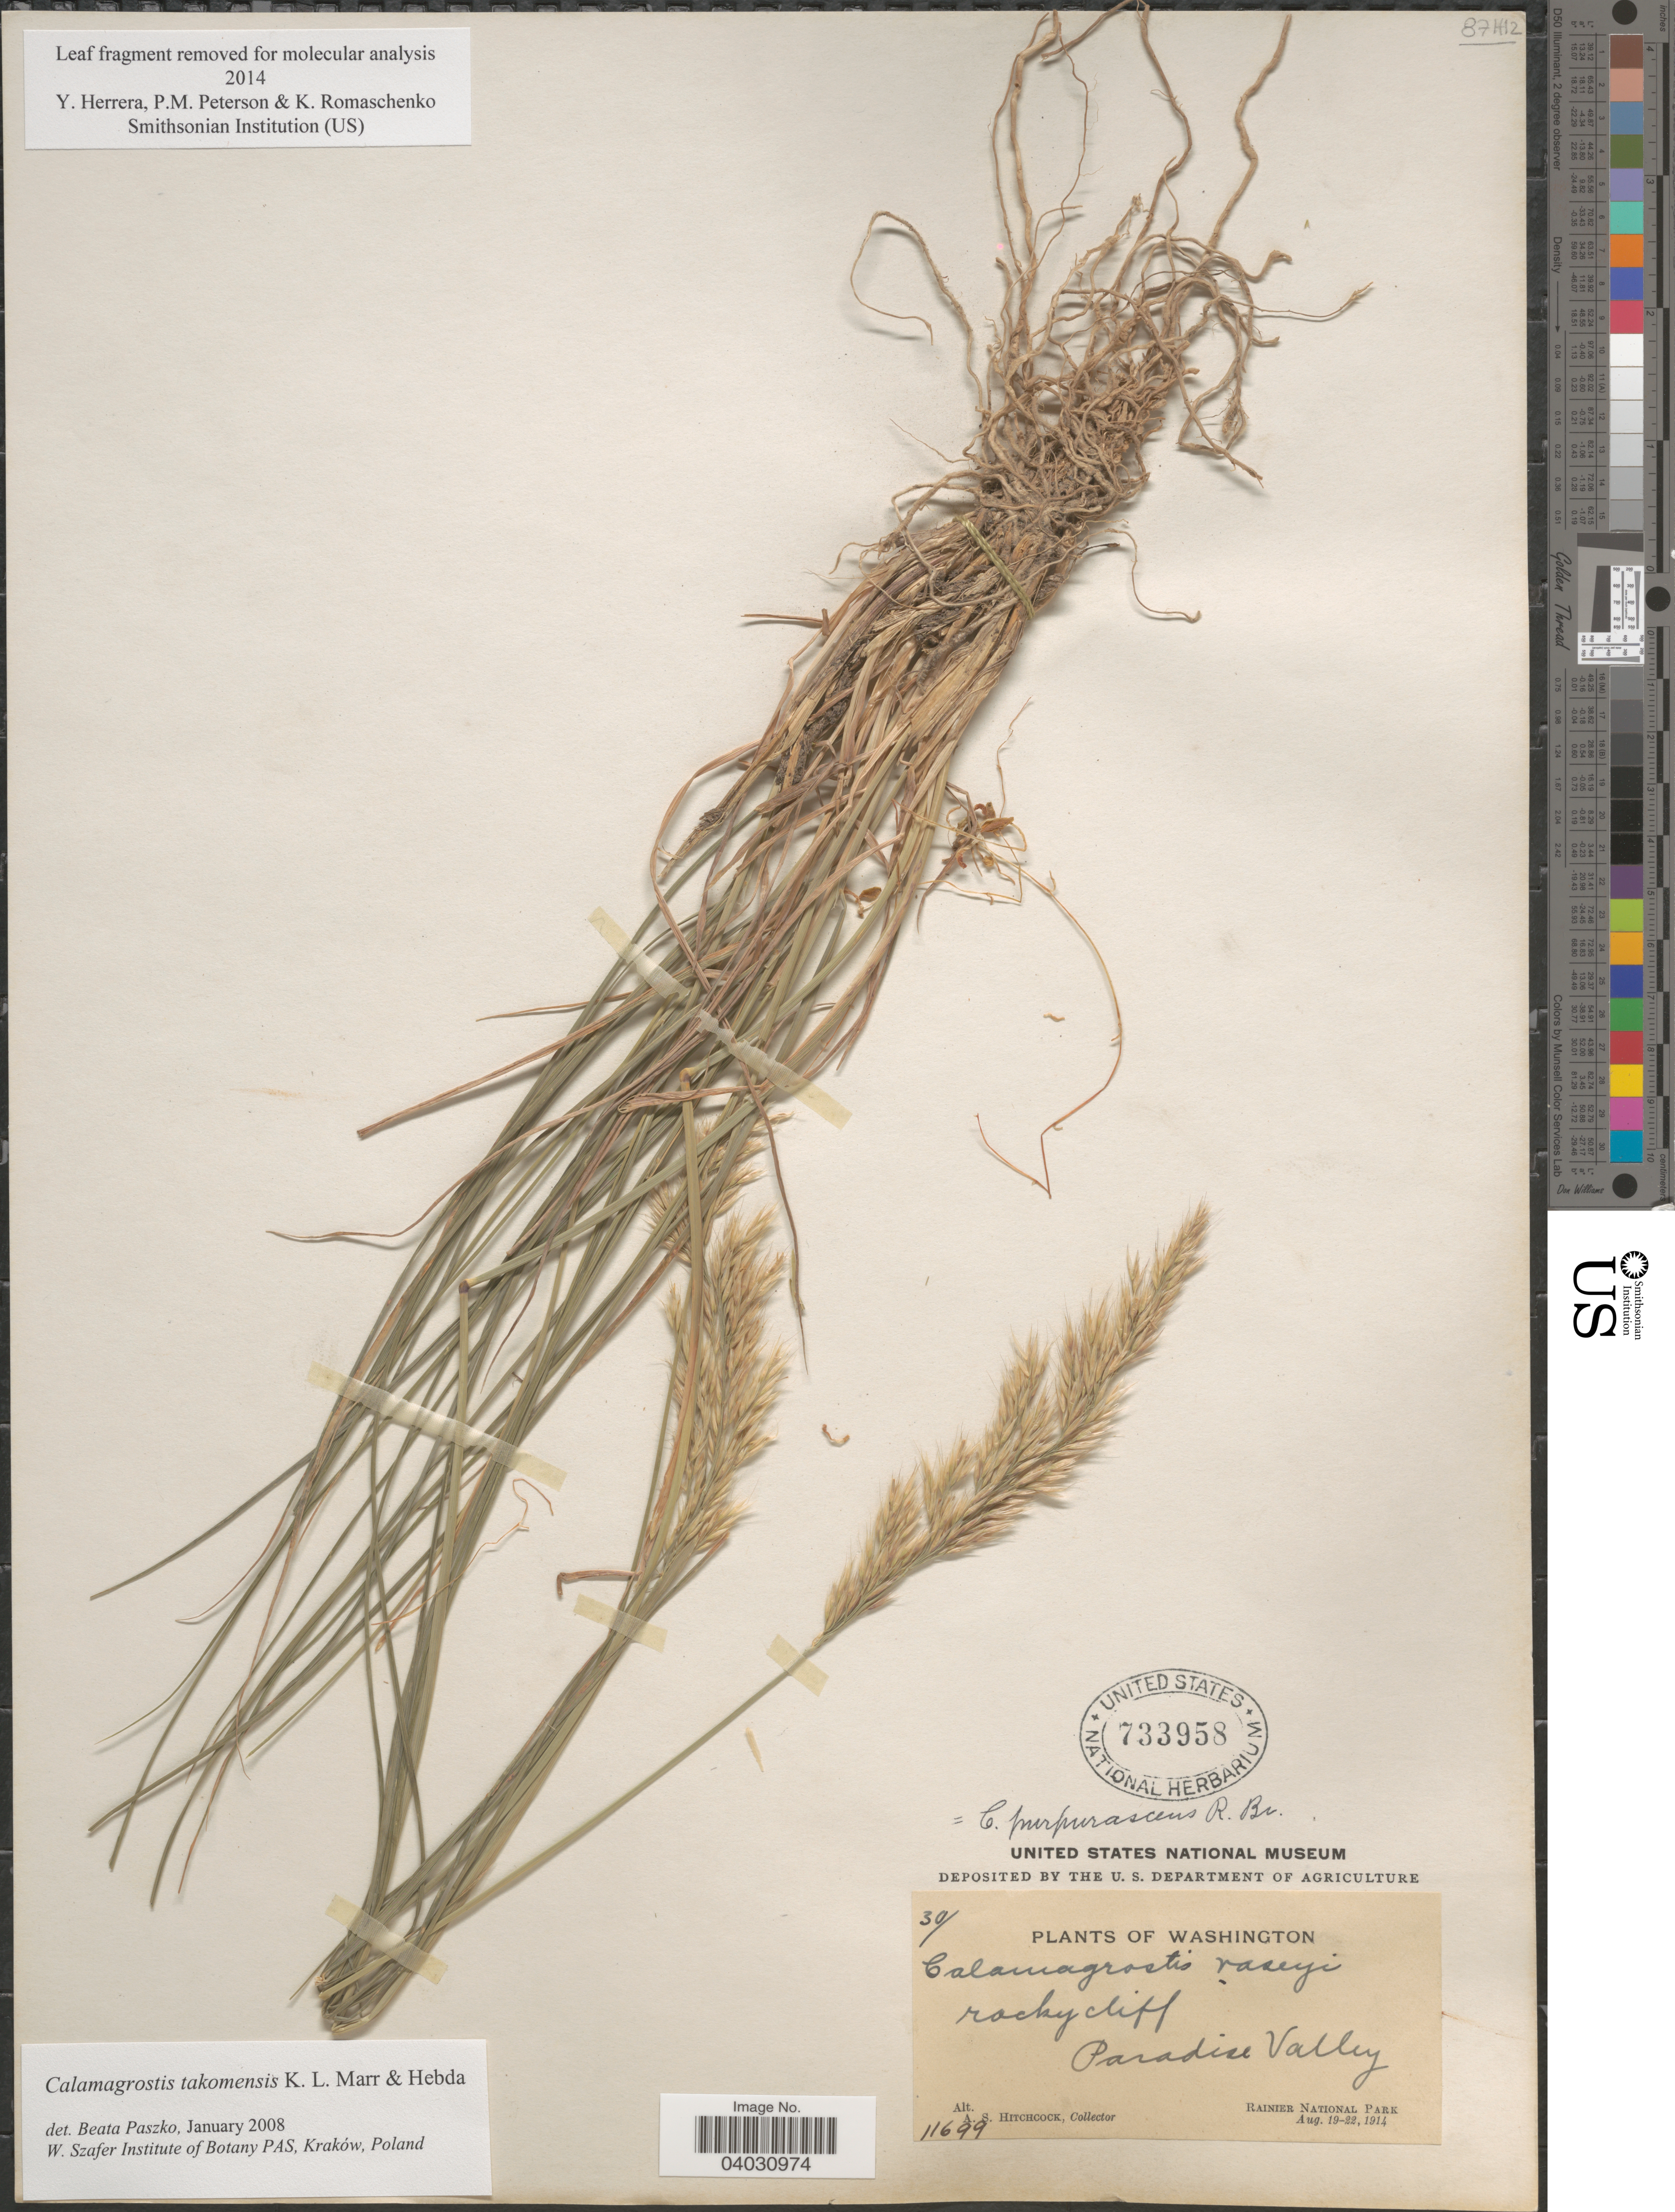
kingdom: Plantae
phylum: Tracheophyta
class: Liliopsida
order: Poales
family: Poaceae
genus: Calamagrostis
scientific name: Calamagrostis tacomensis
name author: K. Marr & Hebda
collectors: A. S. Hitchcock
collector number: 11699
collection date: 1914-08-19/1914-08-22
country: United States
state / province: Washington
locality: Paradise Valley. Rainier National Park.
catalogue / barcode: US 733958